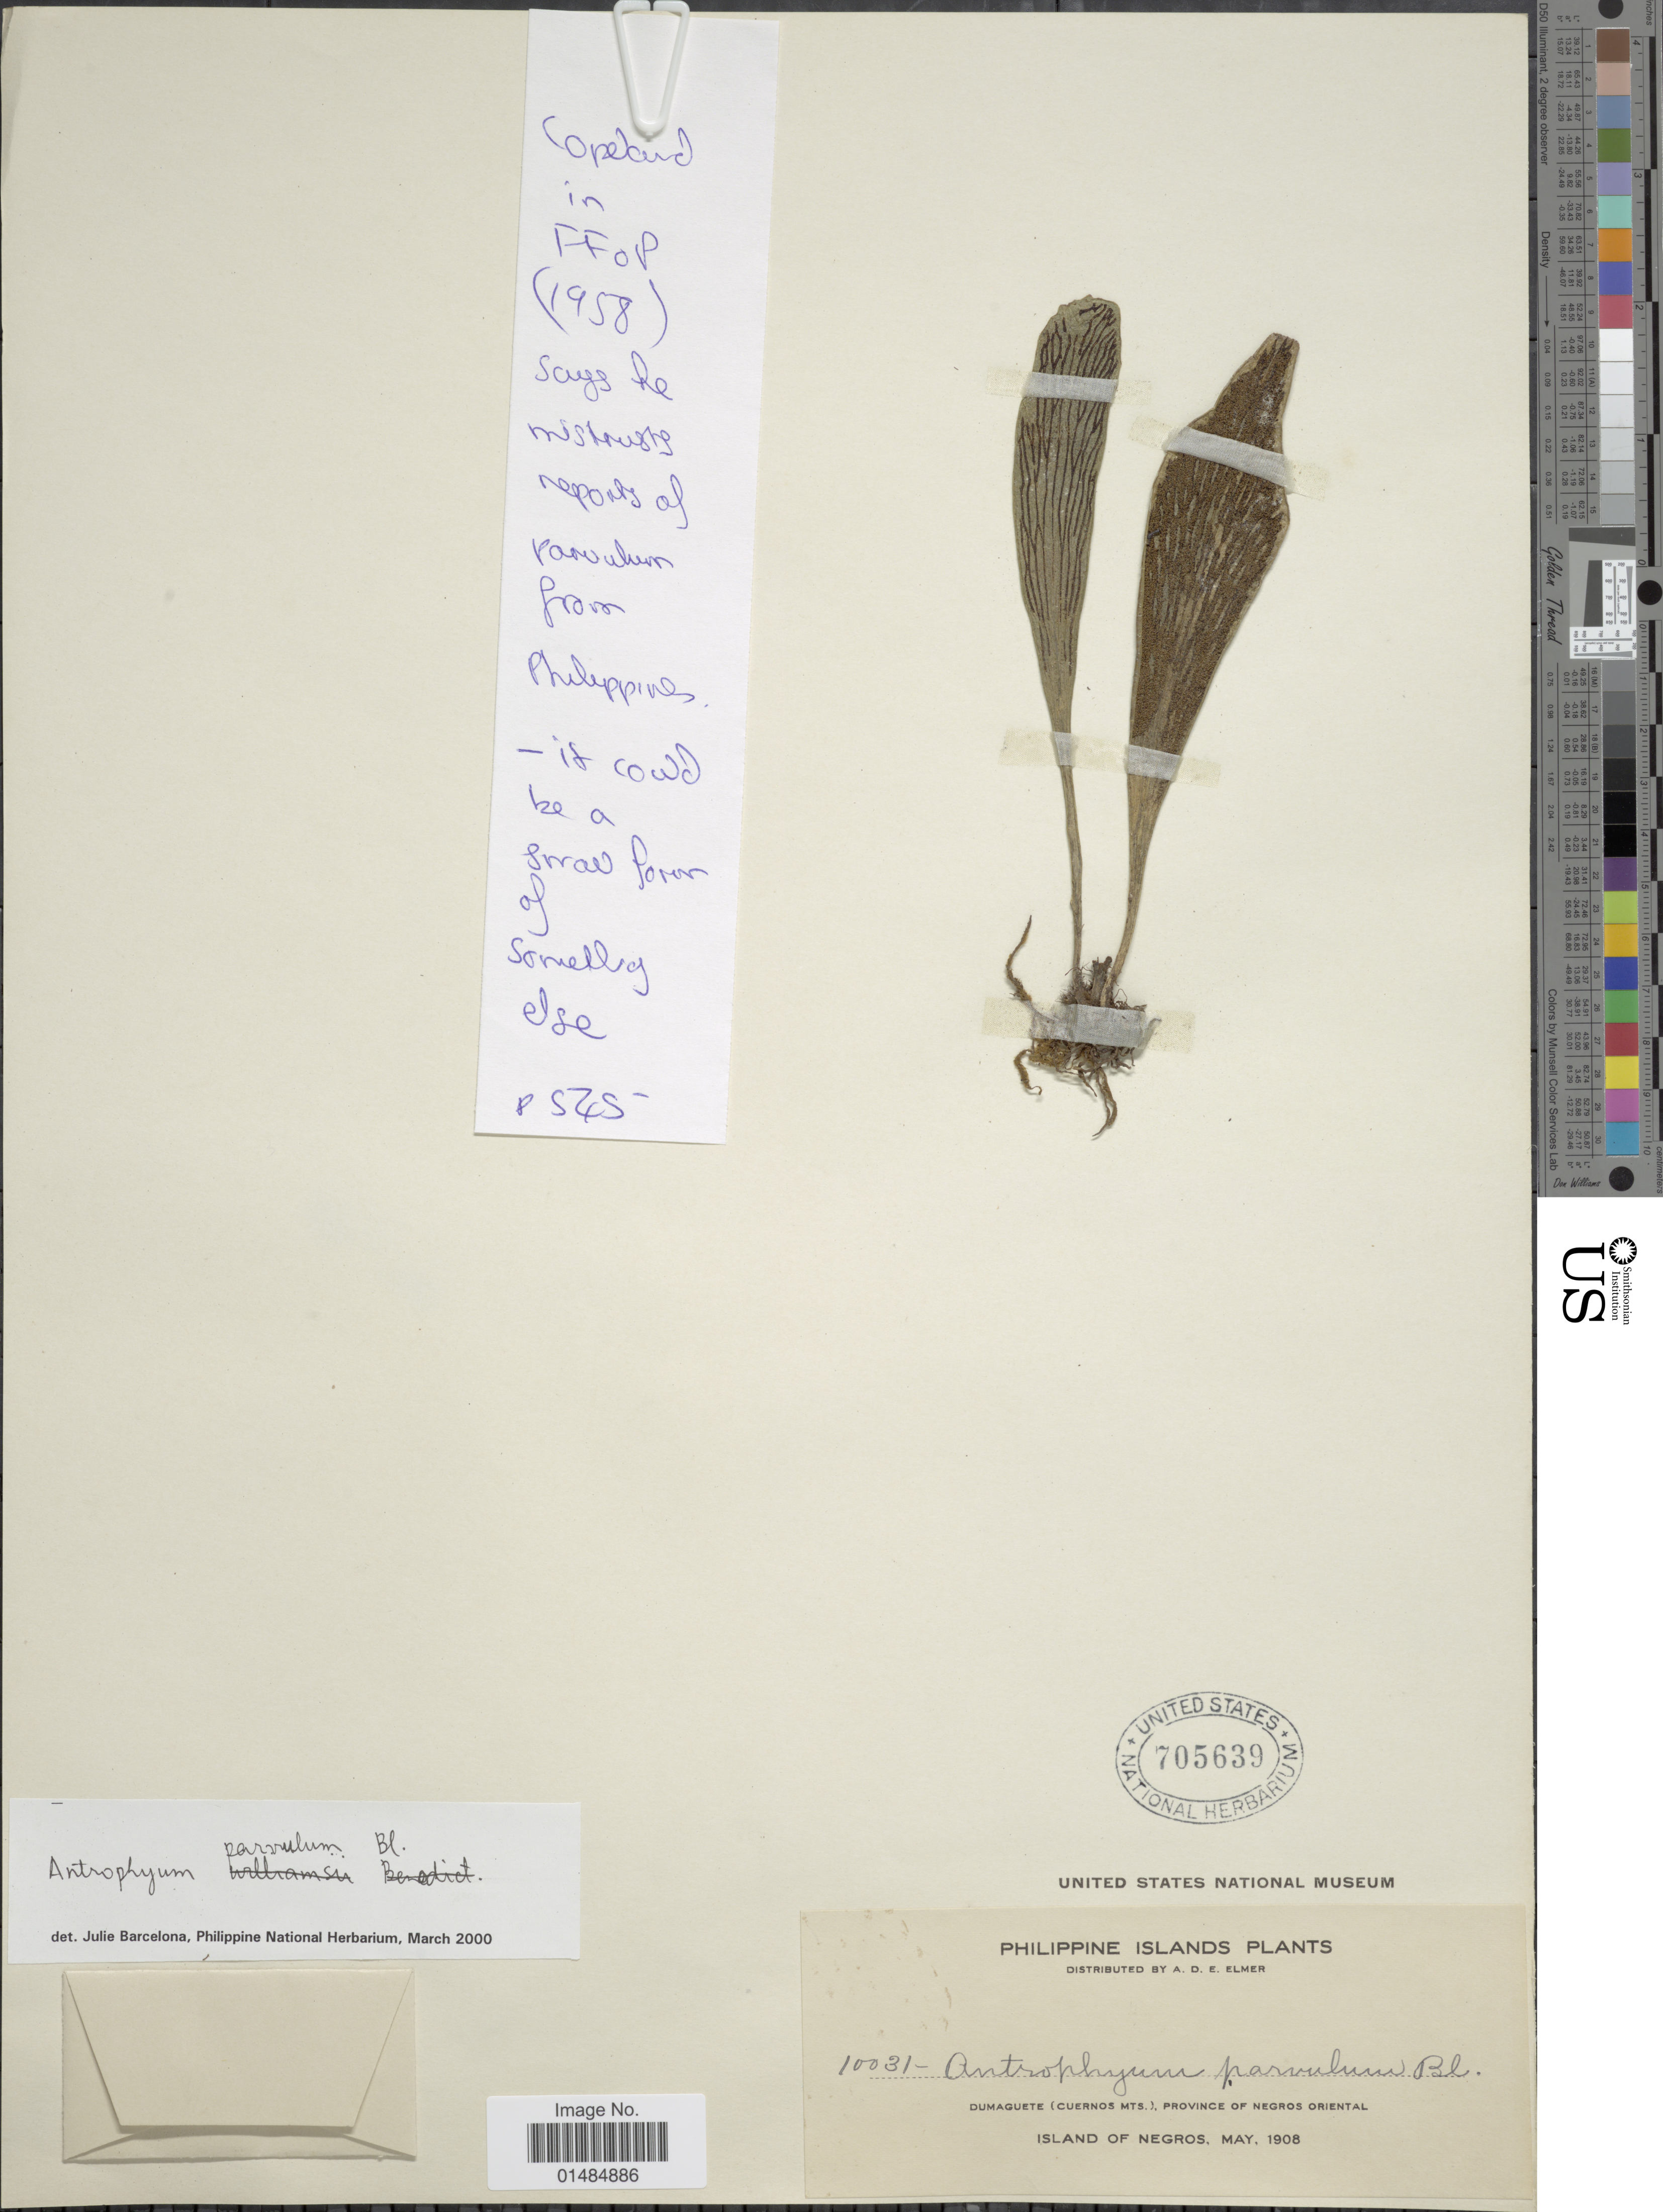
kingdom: Plantae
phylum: Tracheophyta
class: Polypodiopsida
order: Polypodiales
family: Pteridaceae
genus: Antrophyum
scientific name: Antrophyum parvulum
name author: Blume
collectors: A. D. E. Elmer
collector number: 10031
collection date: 1908-05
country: Philippines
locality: Dumaguete (Cuernos MTS.), Province of Negros Oriental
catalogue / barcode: US 705639